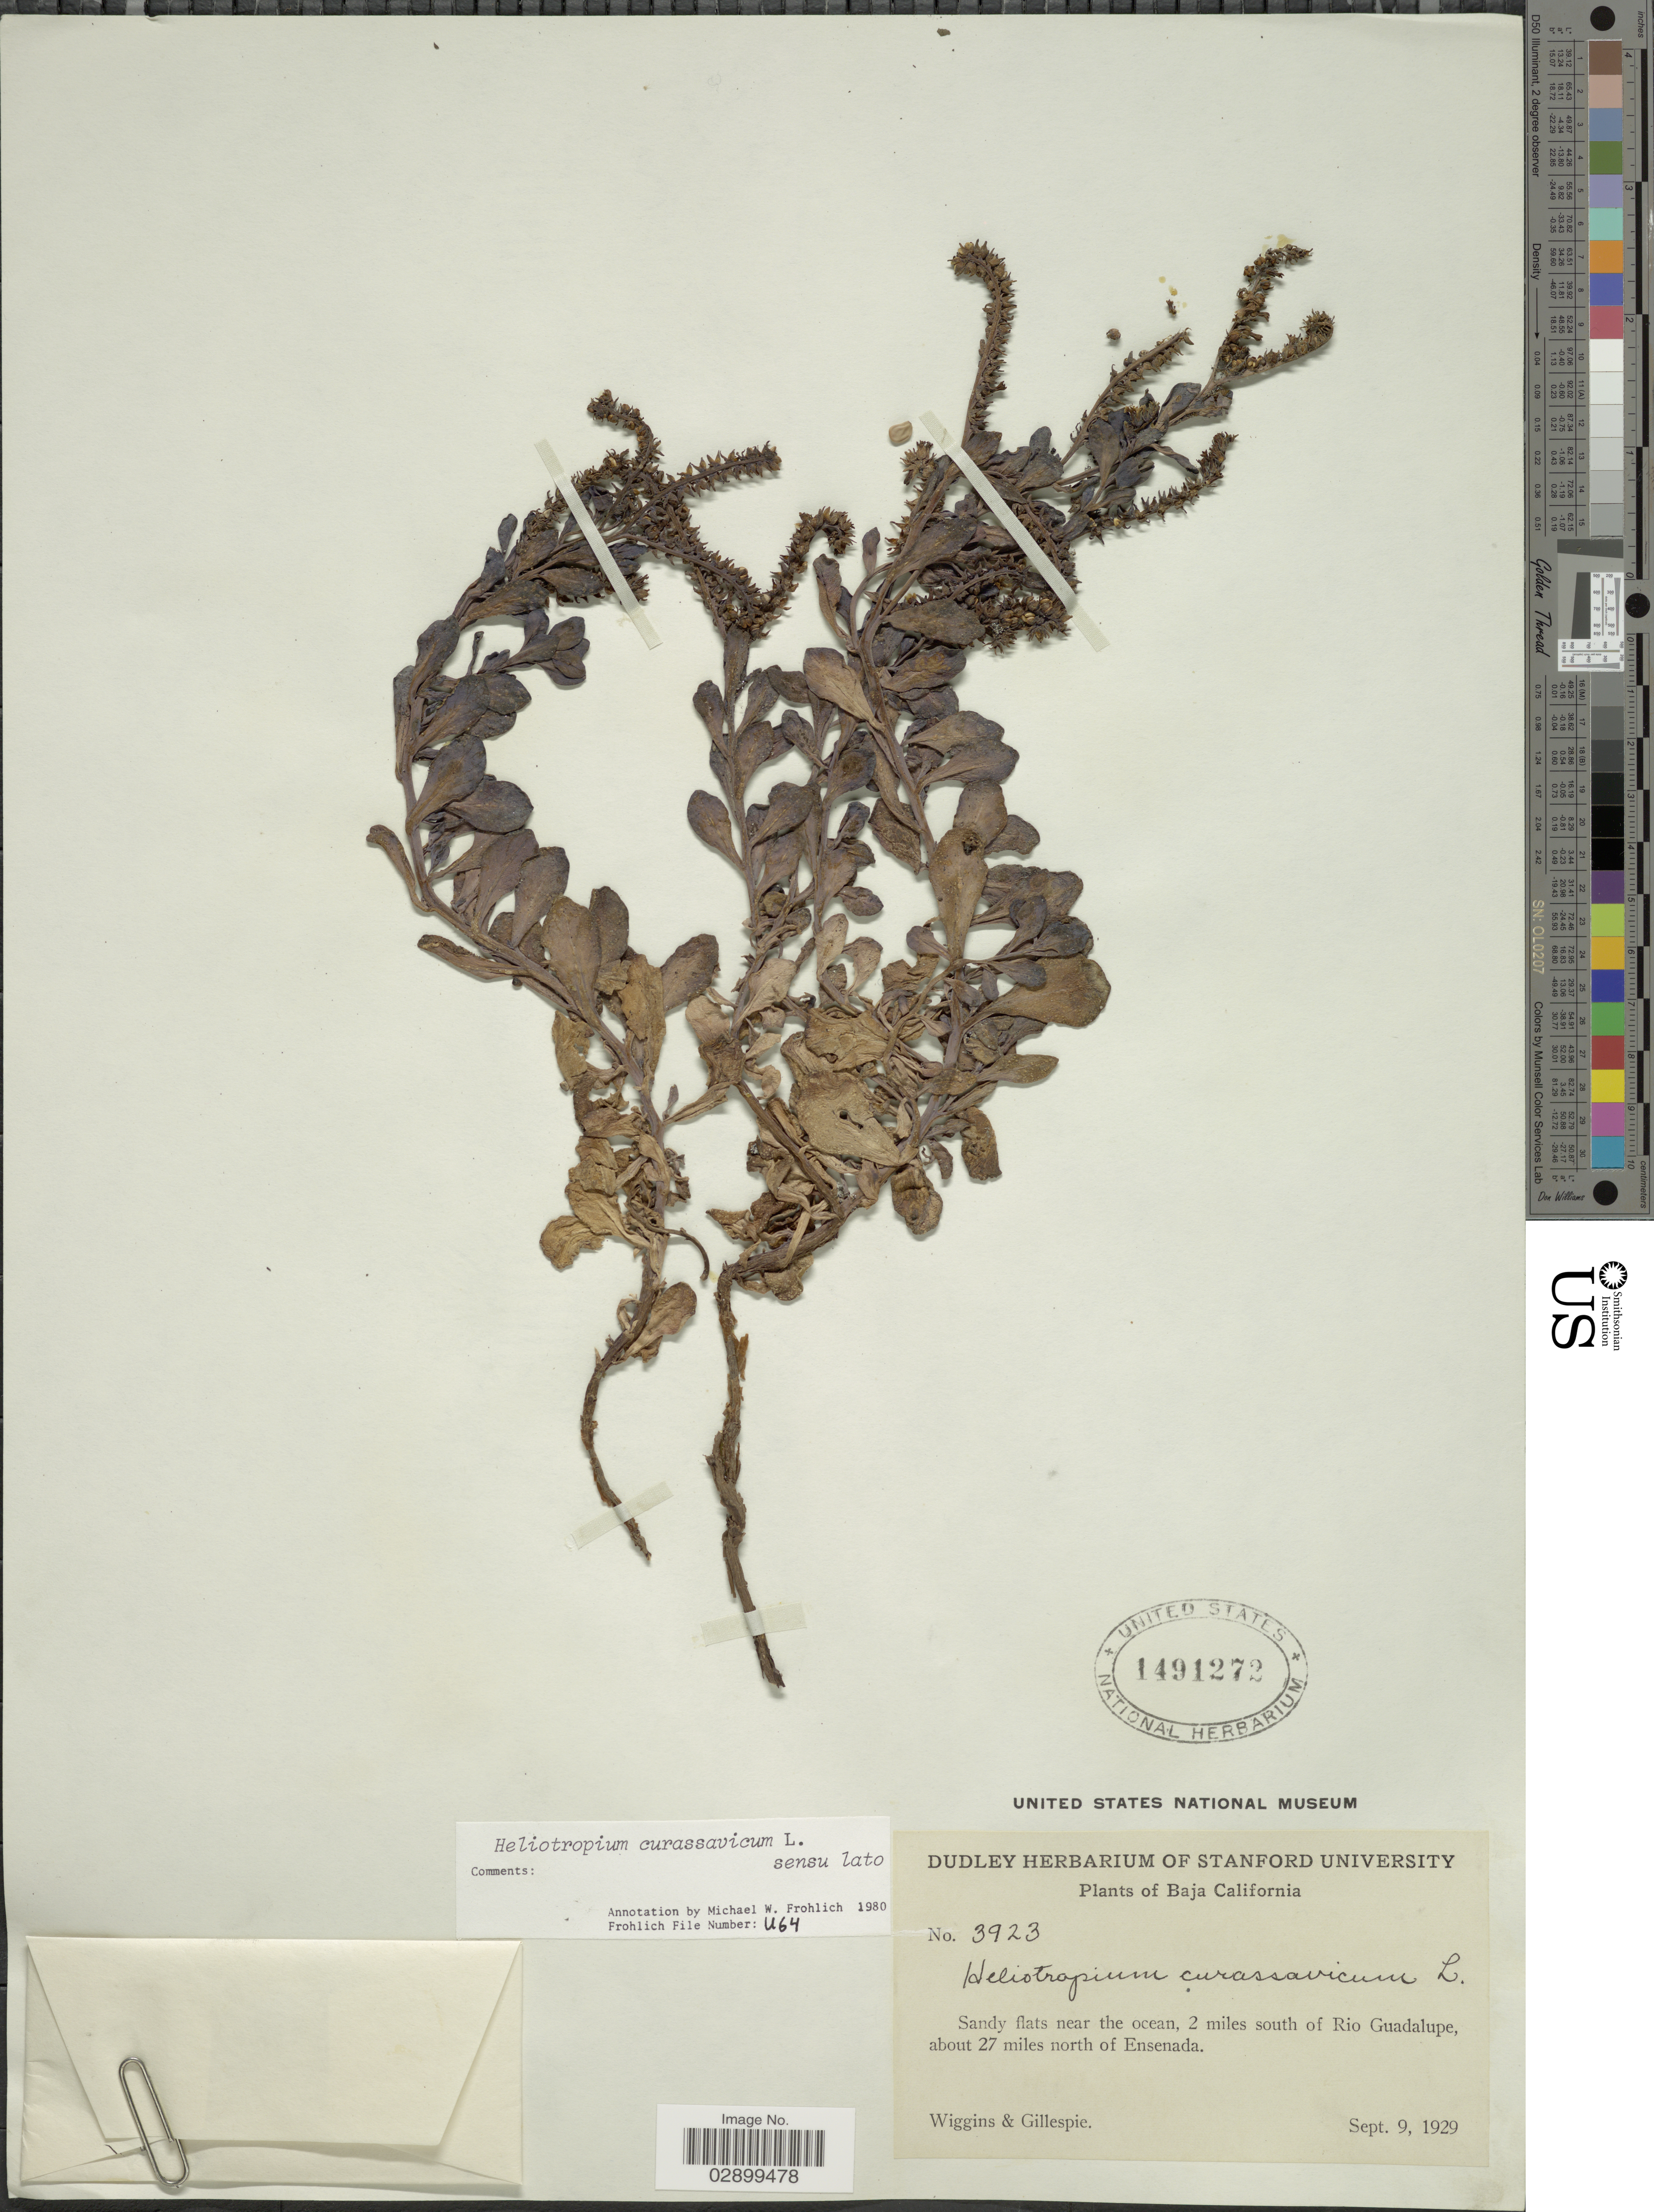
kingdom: Plantae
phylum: Tracheophyta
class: Magnoliopsida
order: Boraginales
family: Heliotropiaceae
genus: Heliotropium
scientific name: Heliotropium curassavicum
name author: L.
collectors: -- Wiggins & -- Gillespie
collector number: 3923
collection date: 1929-09-09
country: Mexico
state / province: Baja California Norte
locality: Sandy flats near the ocean, 2 miles south of Rio Guadalupe, about 27 miles north of Ensenada.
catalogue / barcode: US 1491272